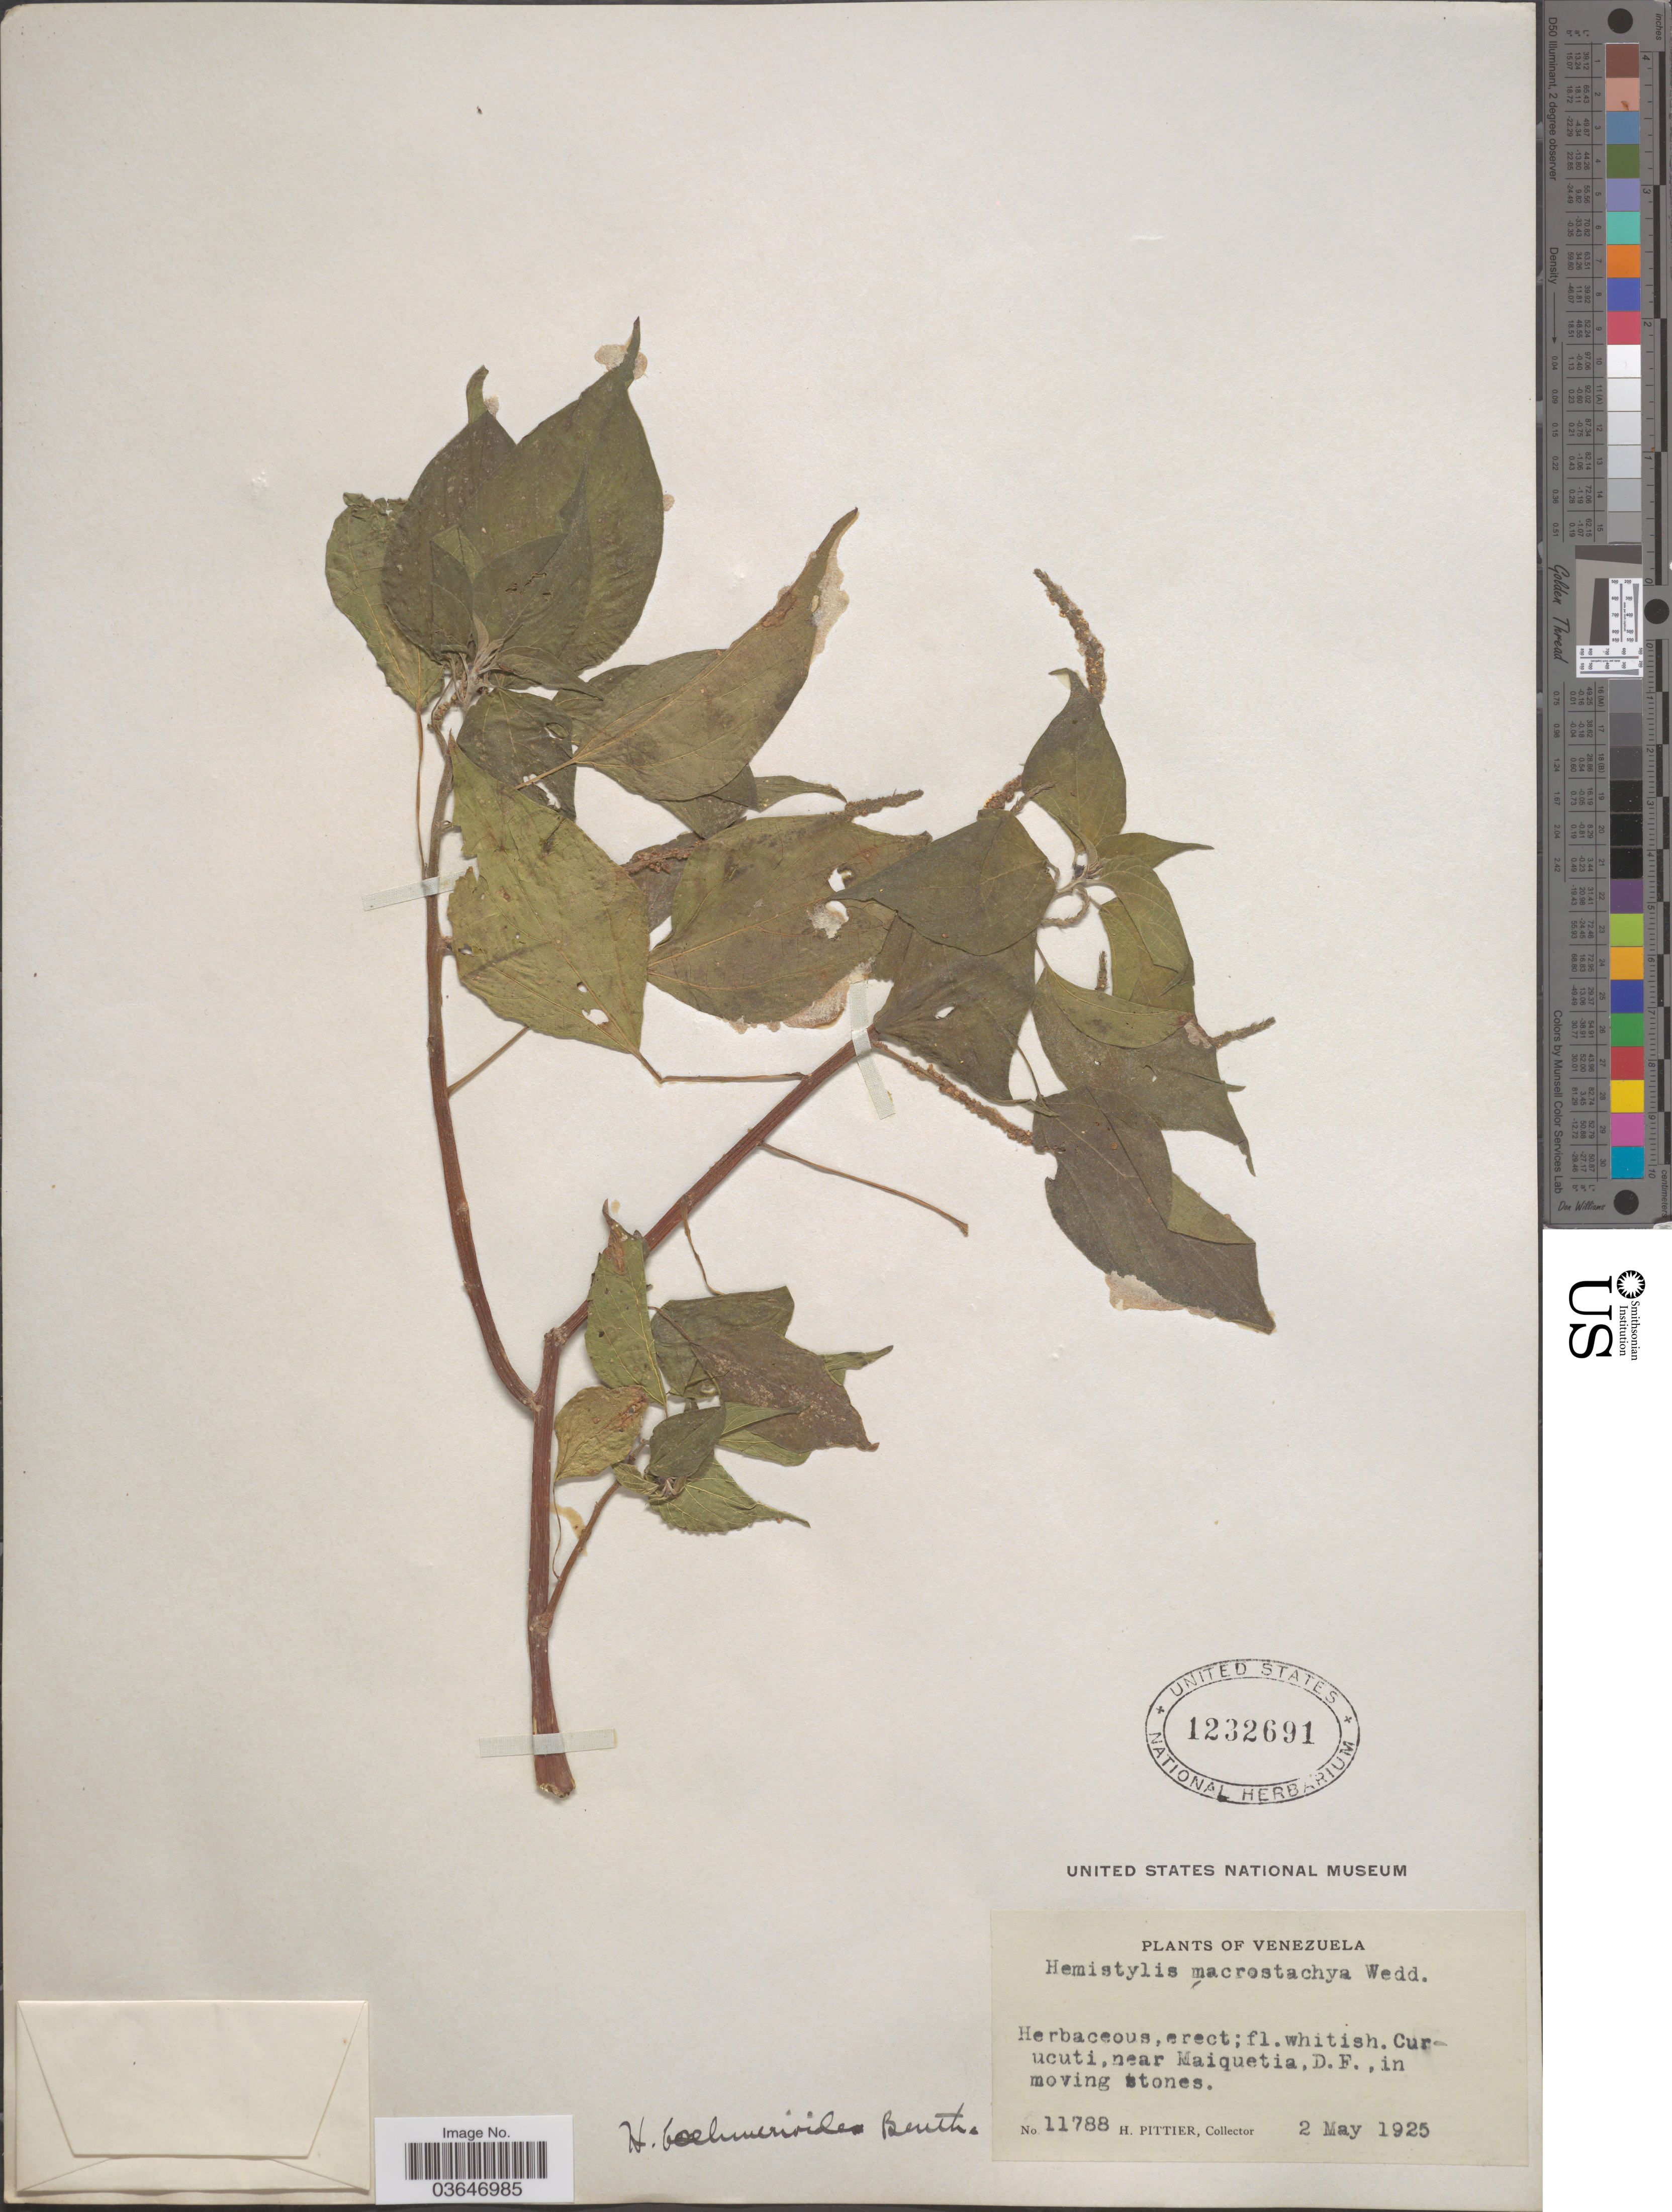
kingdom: Plantae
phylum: Tracheophyta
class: Magnoliopsida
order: Rosales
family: Urticaceae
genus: Hemistylus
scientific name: Hemistylus boehmerioides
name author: Benth.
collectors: H. F. Pittier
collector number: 11788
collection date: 1925-05-02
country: Venezuela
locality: Curucuti, near Maiquetia, D. F.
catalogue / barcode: US 1232691